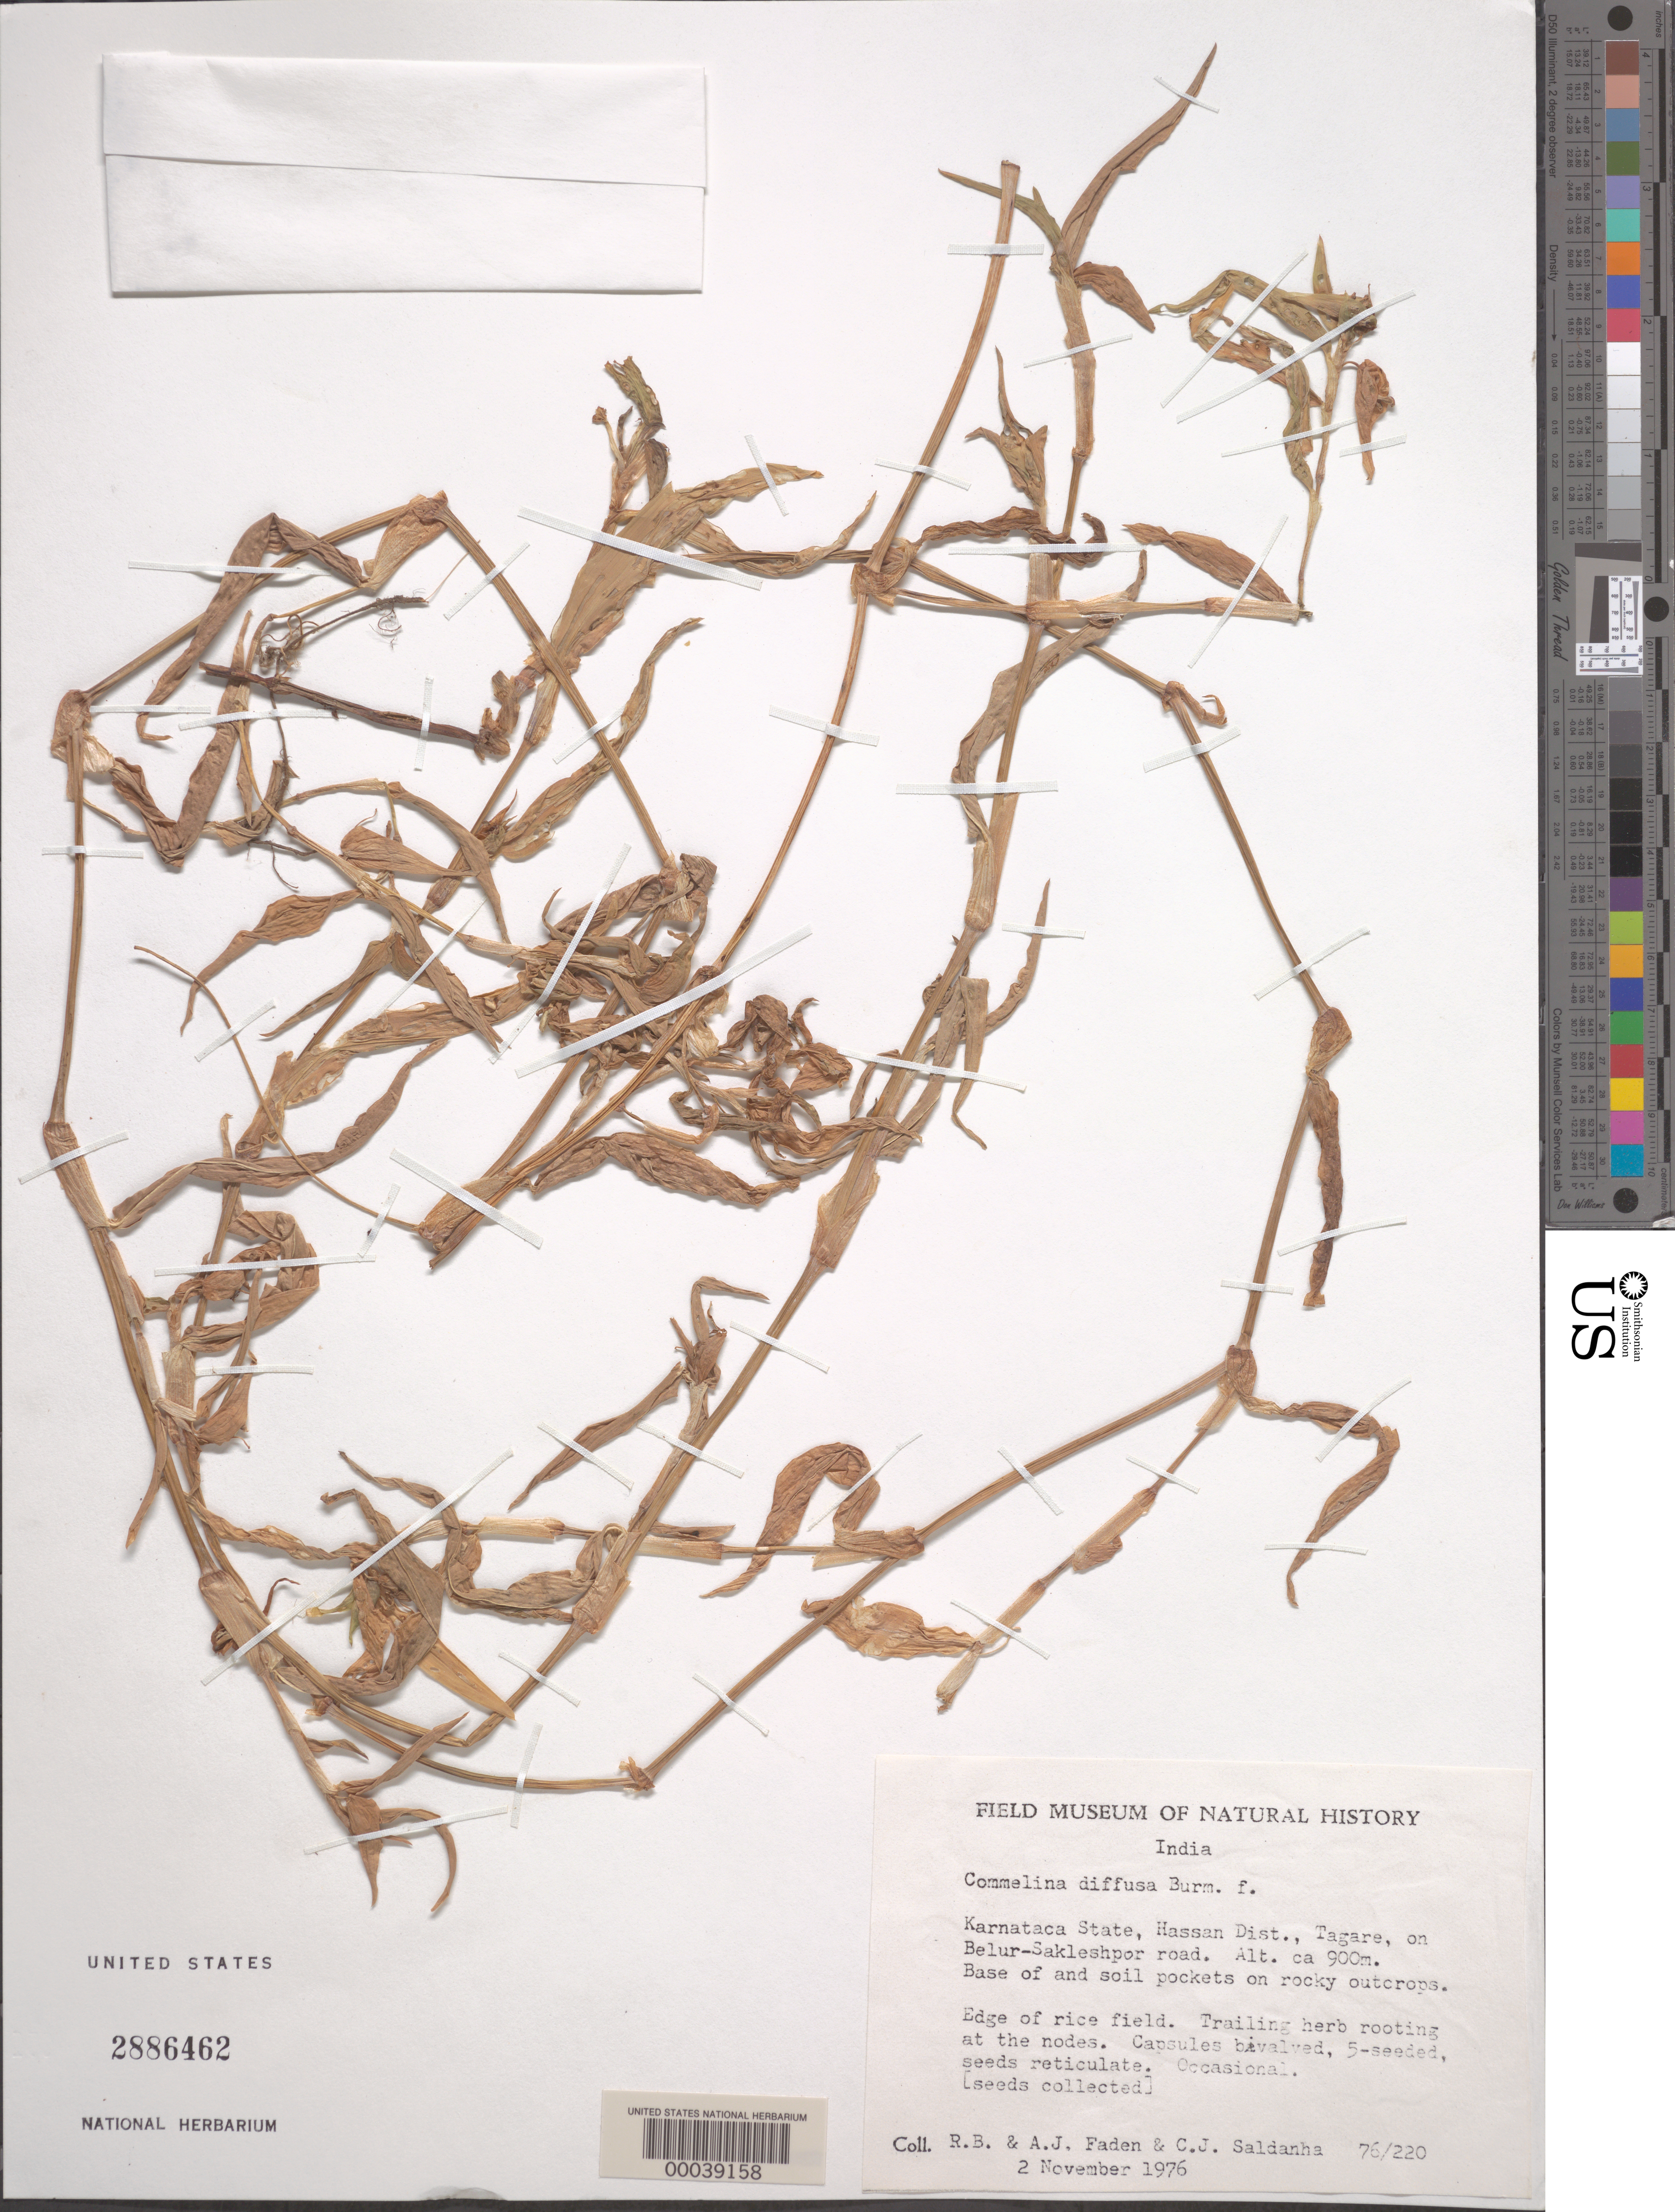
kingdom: Plantae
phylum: Tracheophyta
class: Liliopsida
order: Commelinales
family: Commelinaceae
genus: Commelina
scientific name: Commelina diffusa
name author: Burm. f.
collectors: R. B. Faden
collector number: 76/220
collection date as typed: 02 Nov 1976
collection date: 1976-11-02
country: India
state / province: Karnataka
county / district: Hassan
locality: Tagare, mysore state [mysore state = karnataka.]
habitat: Edge of rice paddy, rocky outcrops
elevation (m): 900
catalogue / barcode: US 2886462